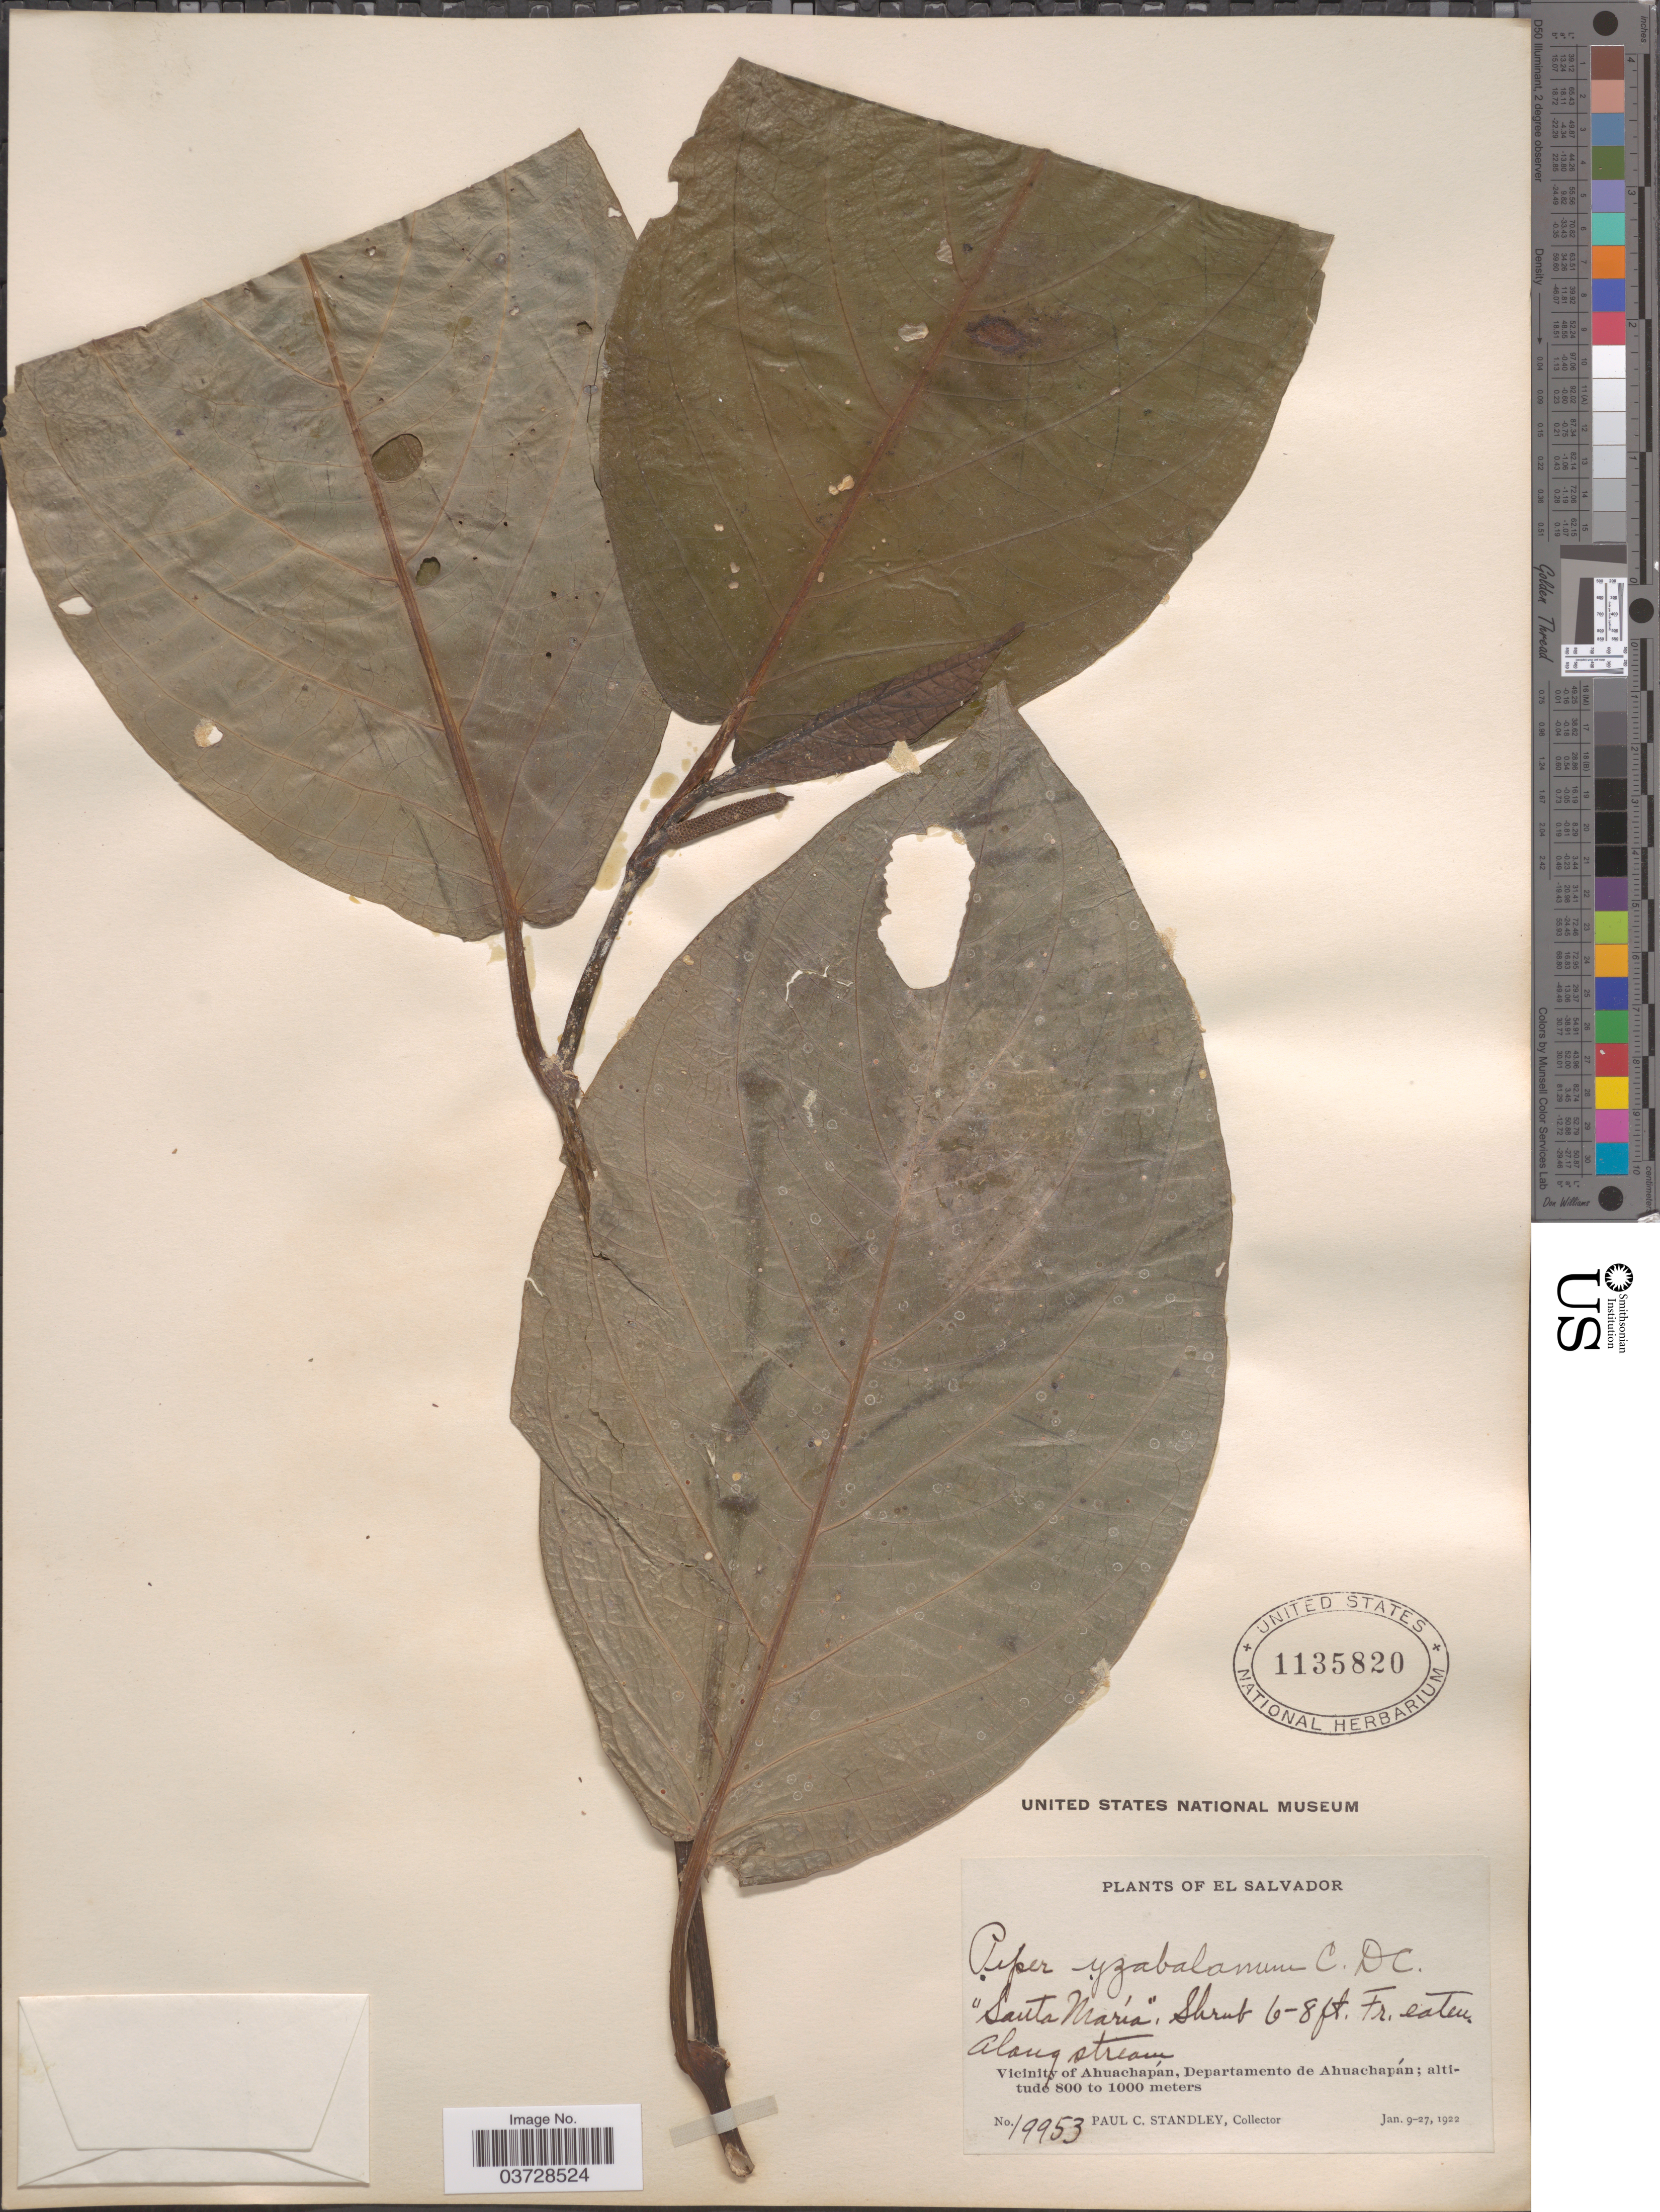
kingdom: Plantae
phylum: Tracheophyta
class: Magnoliopsida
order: Piperales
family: Piperaceae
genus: Piper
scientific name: Piper yzabalanum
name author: C. DC.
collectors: P. C. Standley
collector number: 19953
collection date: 1922-01-09/1922-01-27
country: El Salvador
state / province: Ahuachapan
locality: Santa María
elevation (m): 800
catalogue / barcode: US 1135820